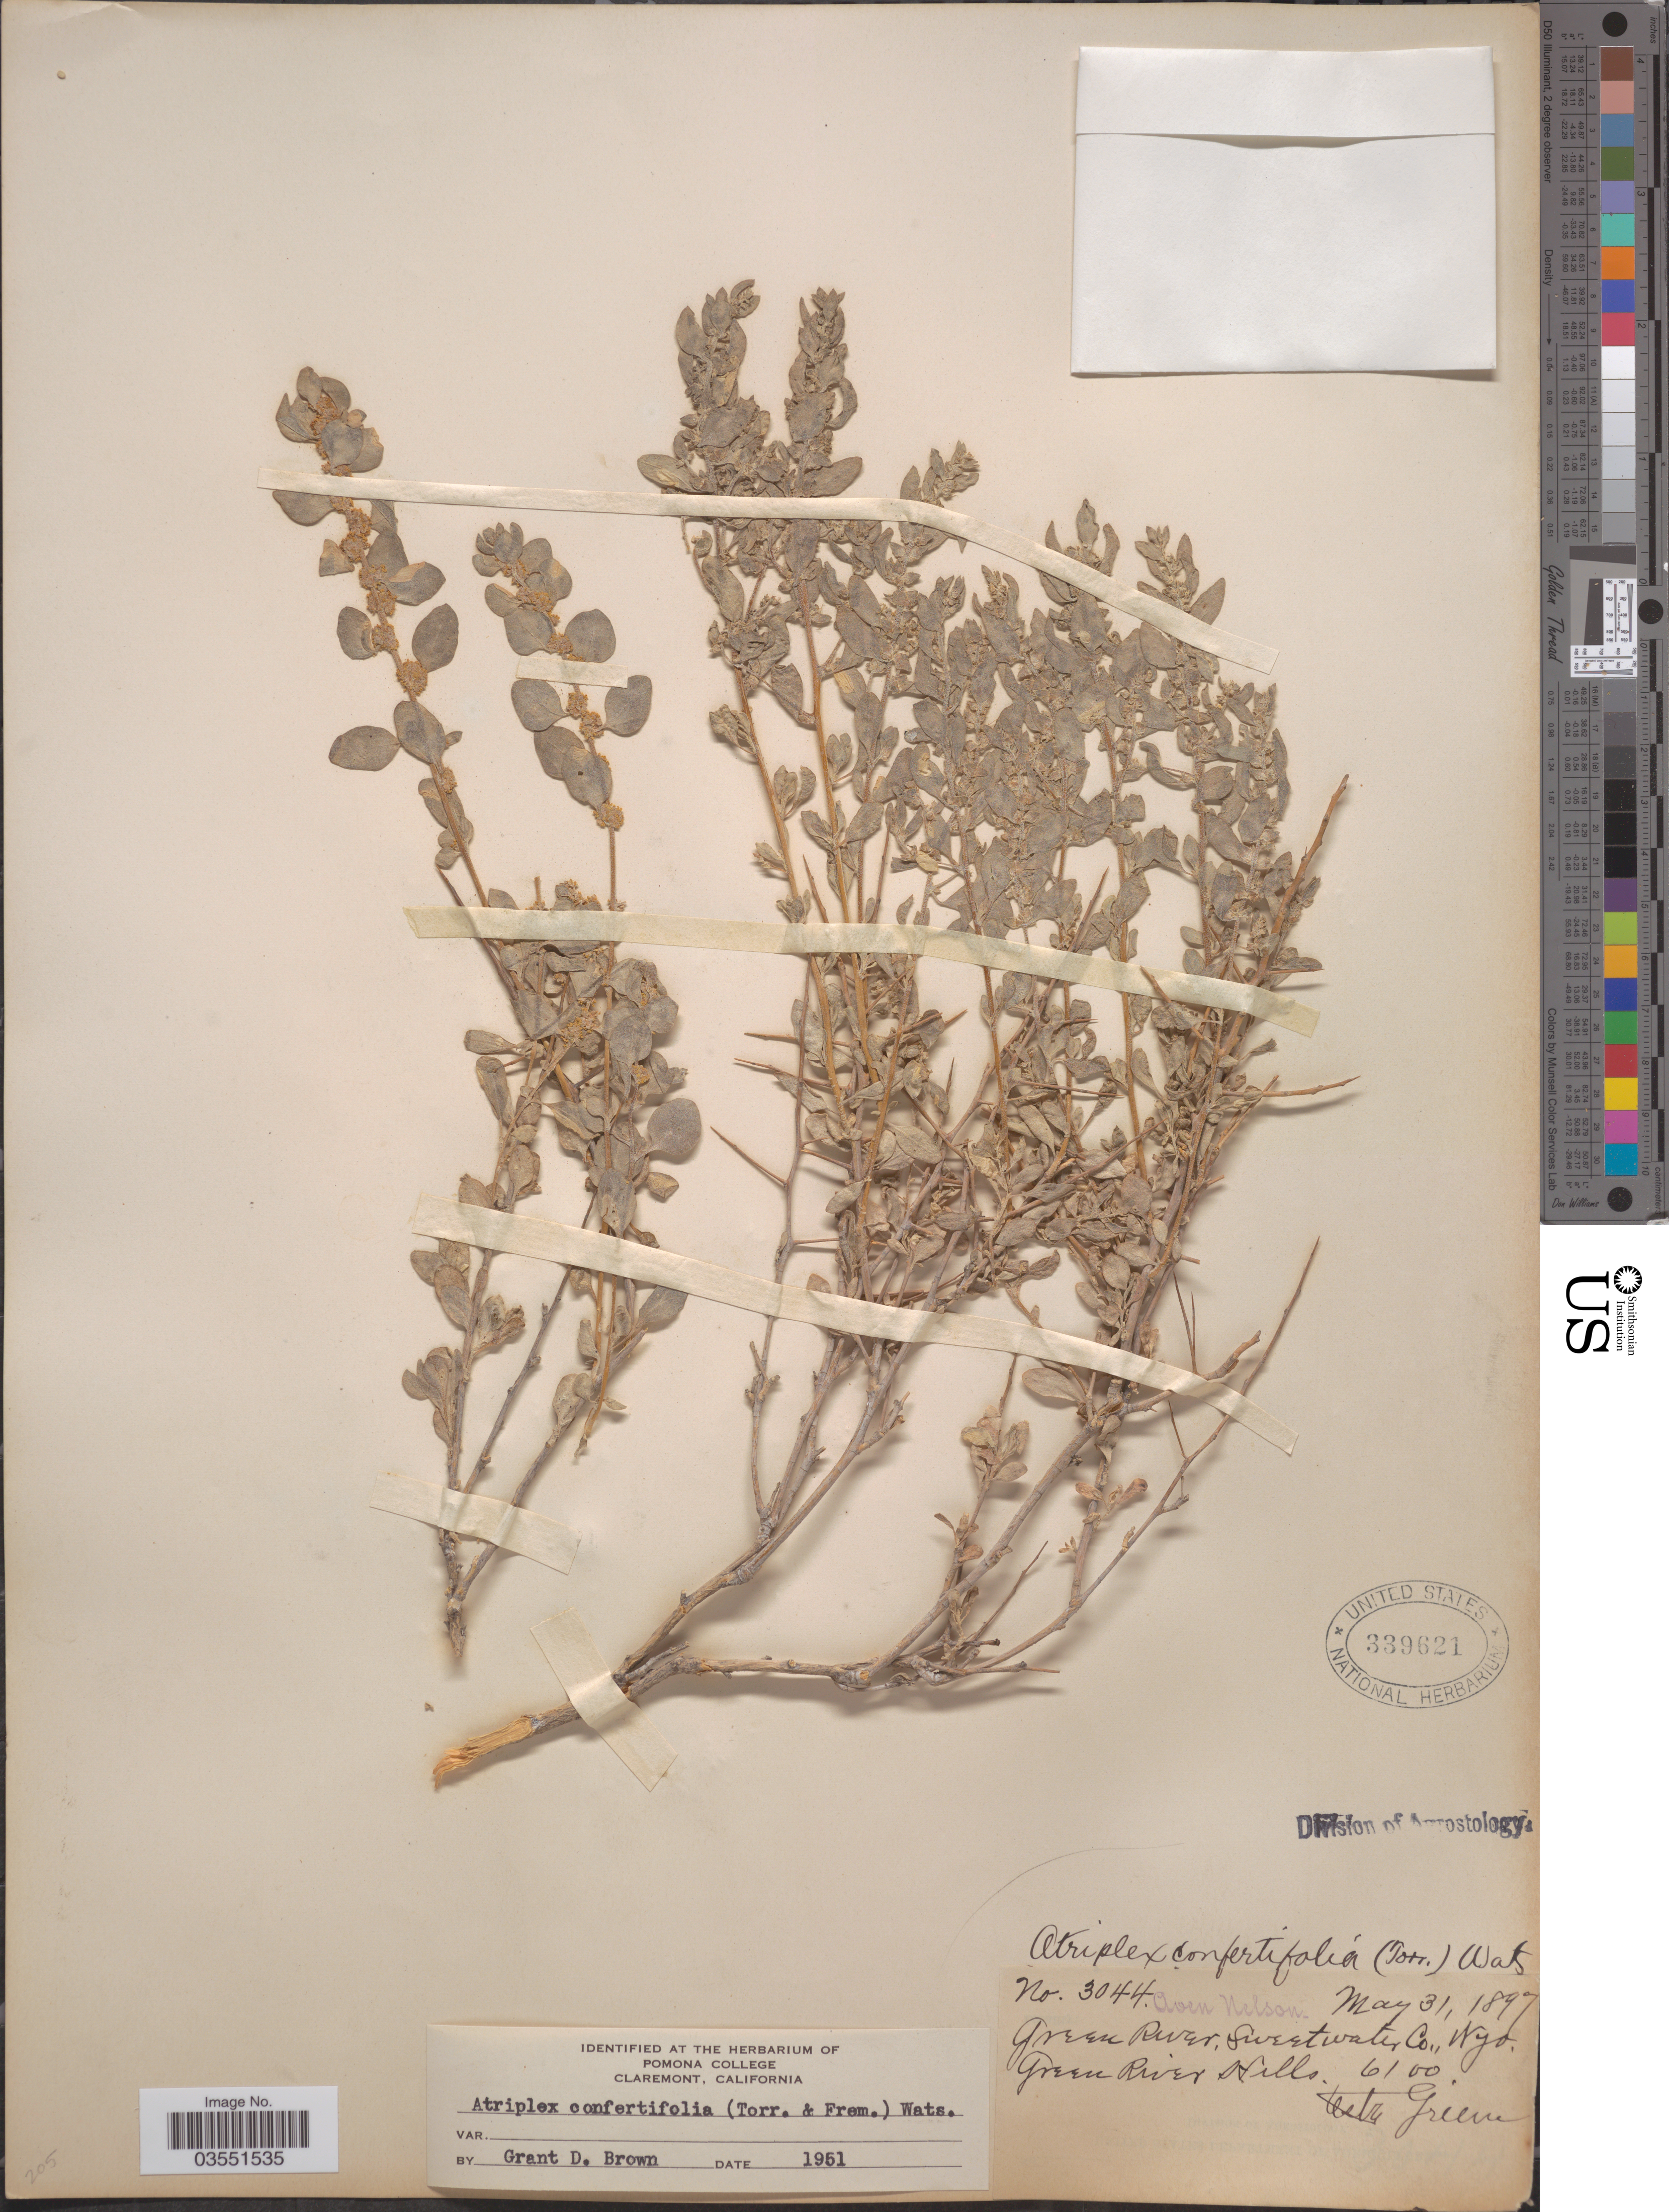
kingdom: Plantae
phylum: Tracheophyta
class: Magnoliopsida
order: Caryophyllales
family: Amaranthaceae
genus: Atriplex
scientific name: Atriplex confertifolia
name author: (Torr. & Frém.) S. Watson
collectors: A. Nelson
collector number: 3044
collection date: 1897-05-31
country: United States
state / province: Wyoming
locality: Green River, Sweetwater Co. Green River Hills.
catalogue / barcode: US 339621